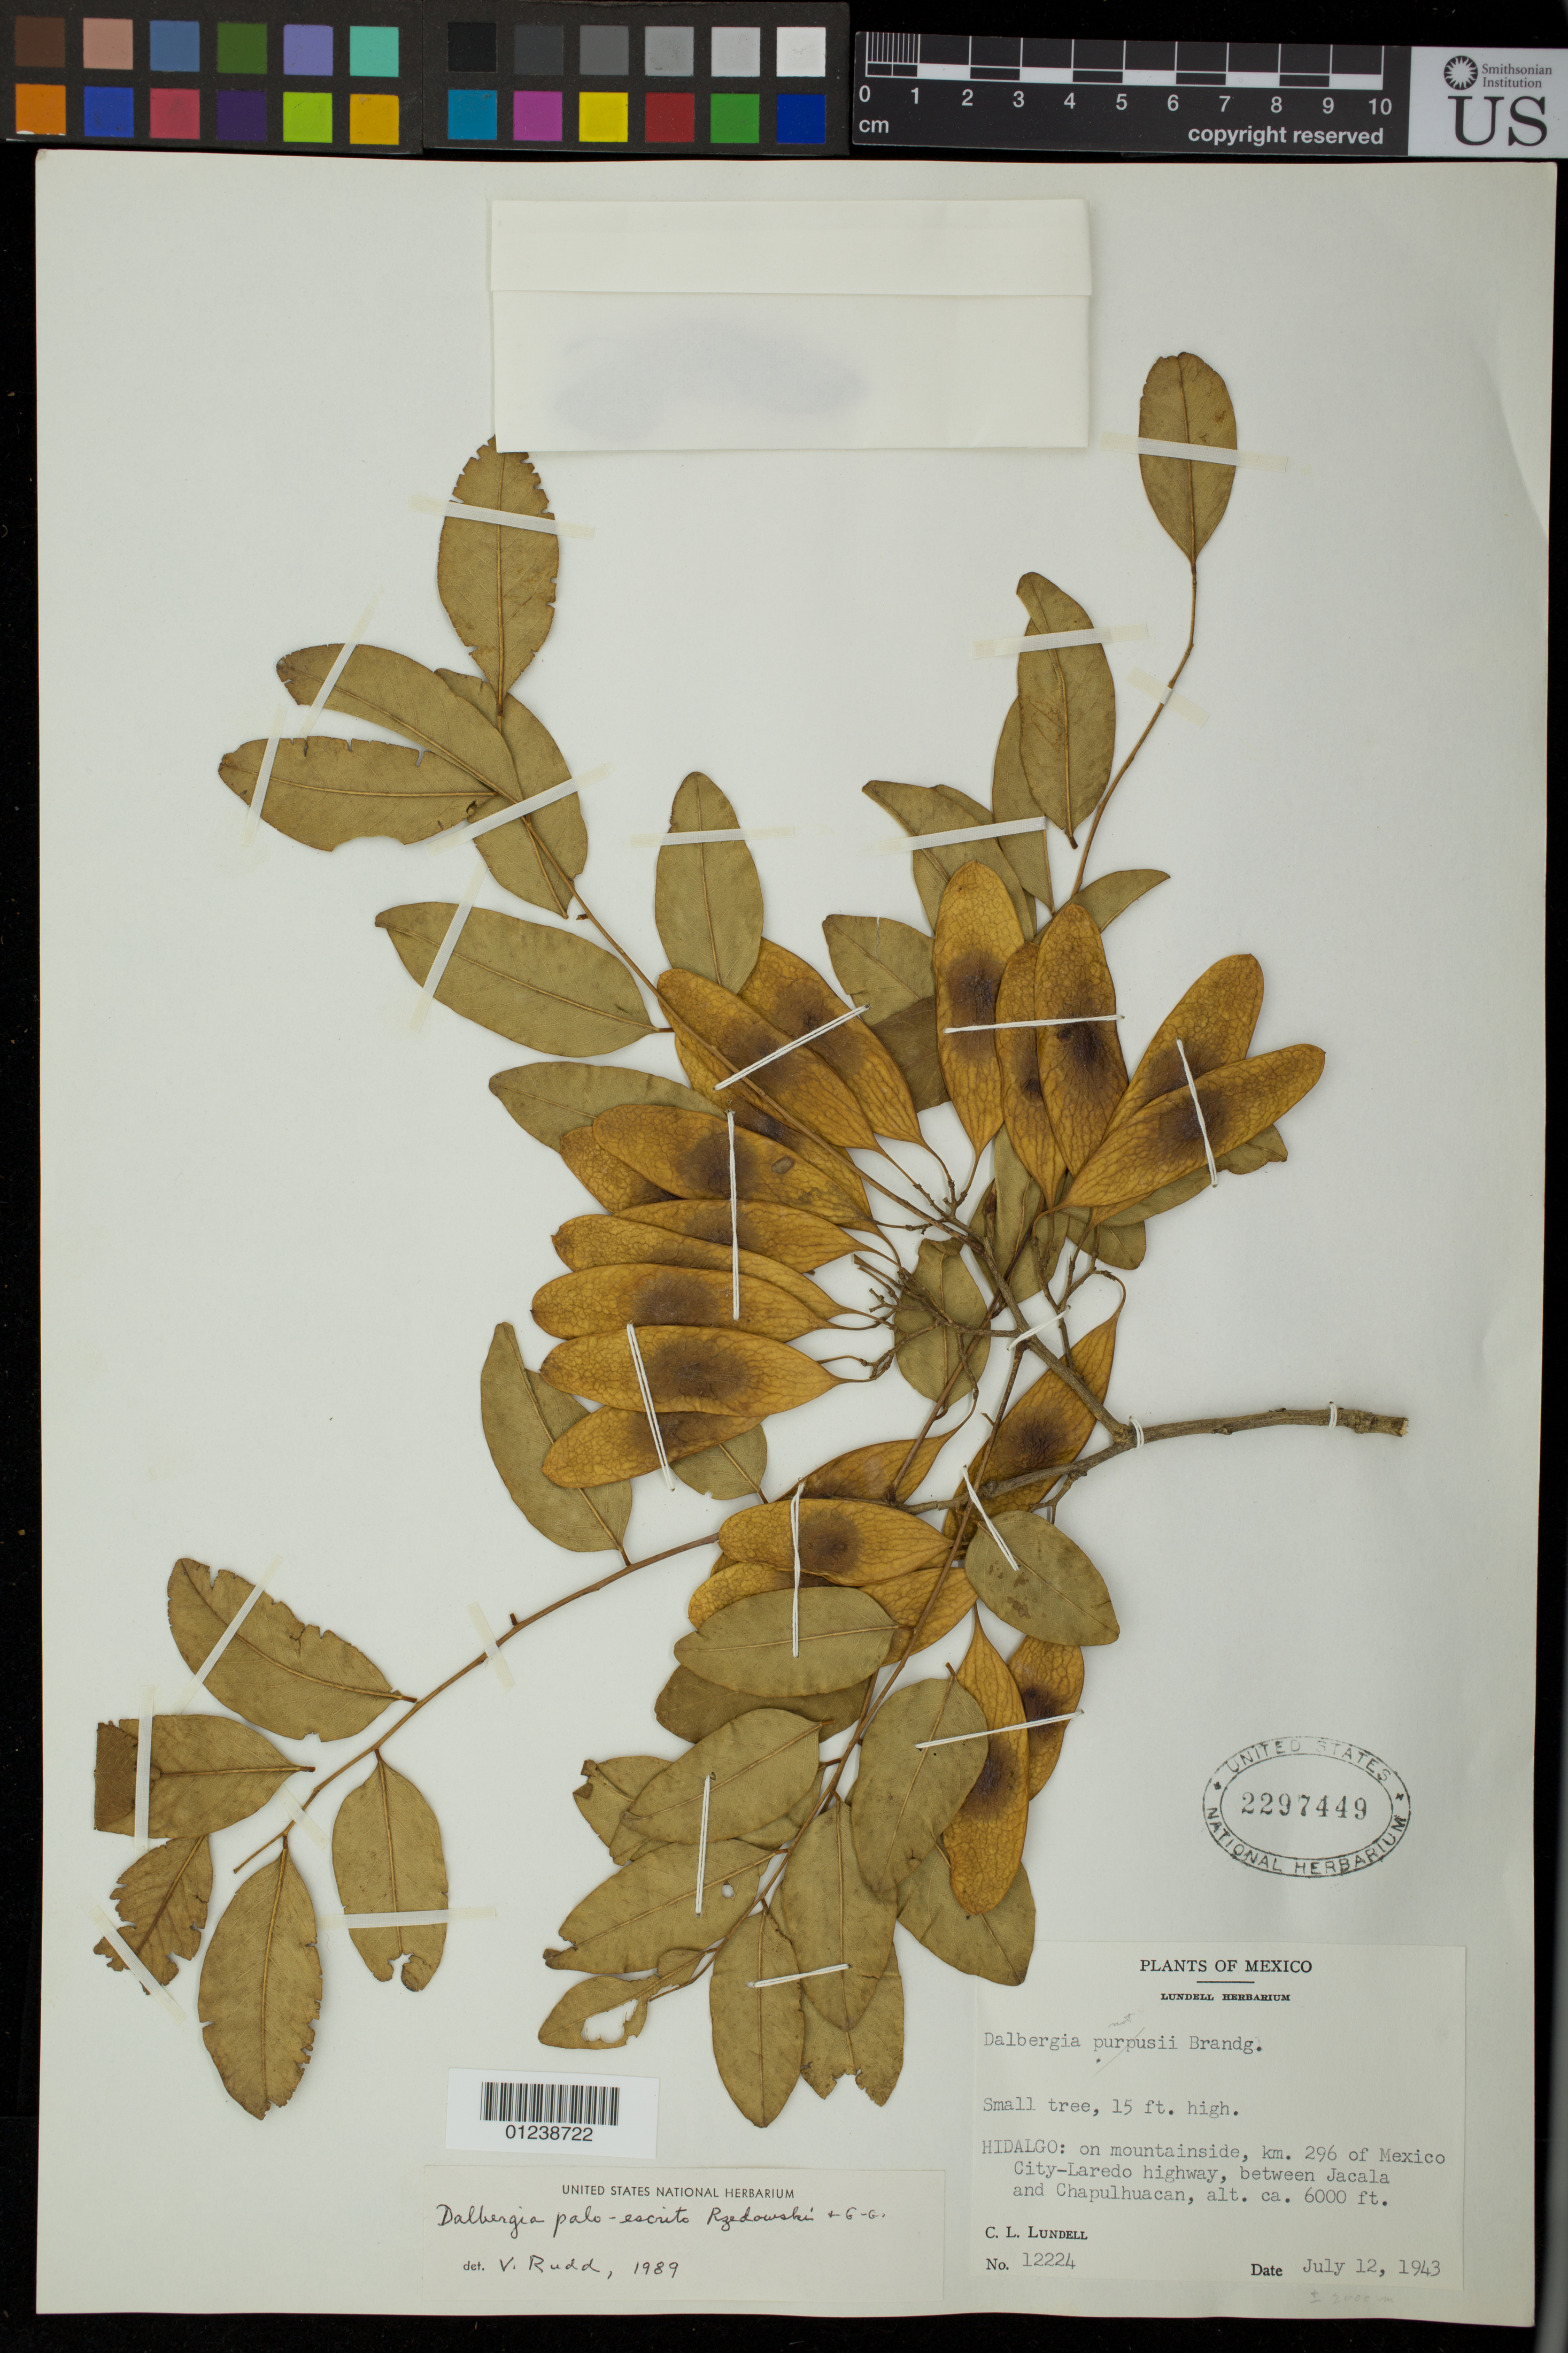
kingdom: Plantae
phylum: Tracheophyta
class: Magnoliopsida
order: Fabales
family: Fabaceae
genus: Dalbergia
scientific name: Dalbergia palo-escrito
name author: Rzed.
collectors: C. L. Lundell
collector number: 12224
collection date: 1943-07-12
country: Mexico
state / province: Hidalgo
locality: on mountainside, km. 296 of Mexico City-Laredo highway, between Jacala and Chapulhuacan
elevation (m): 1829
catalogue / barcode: US 2297449